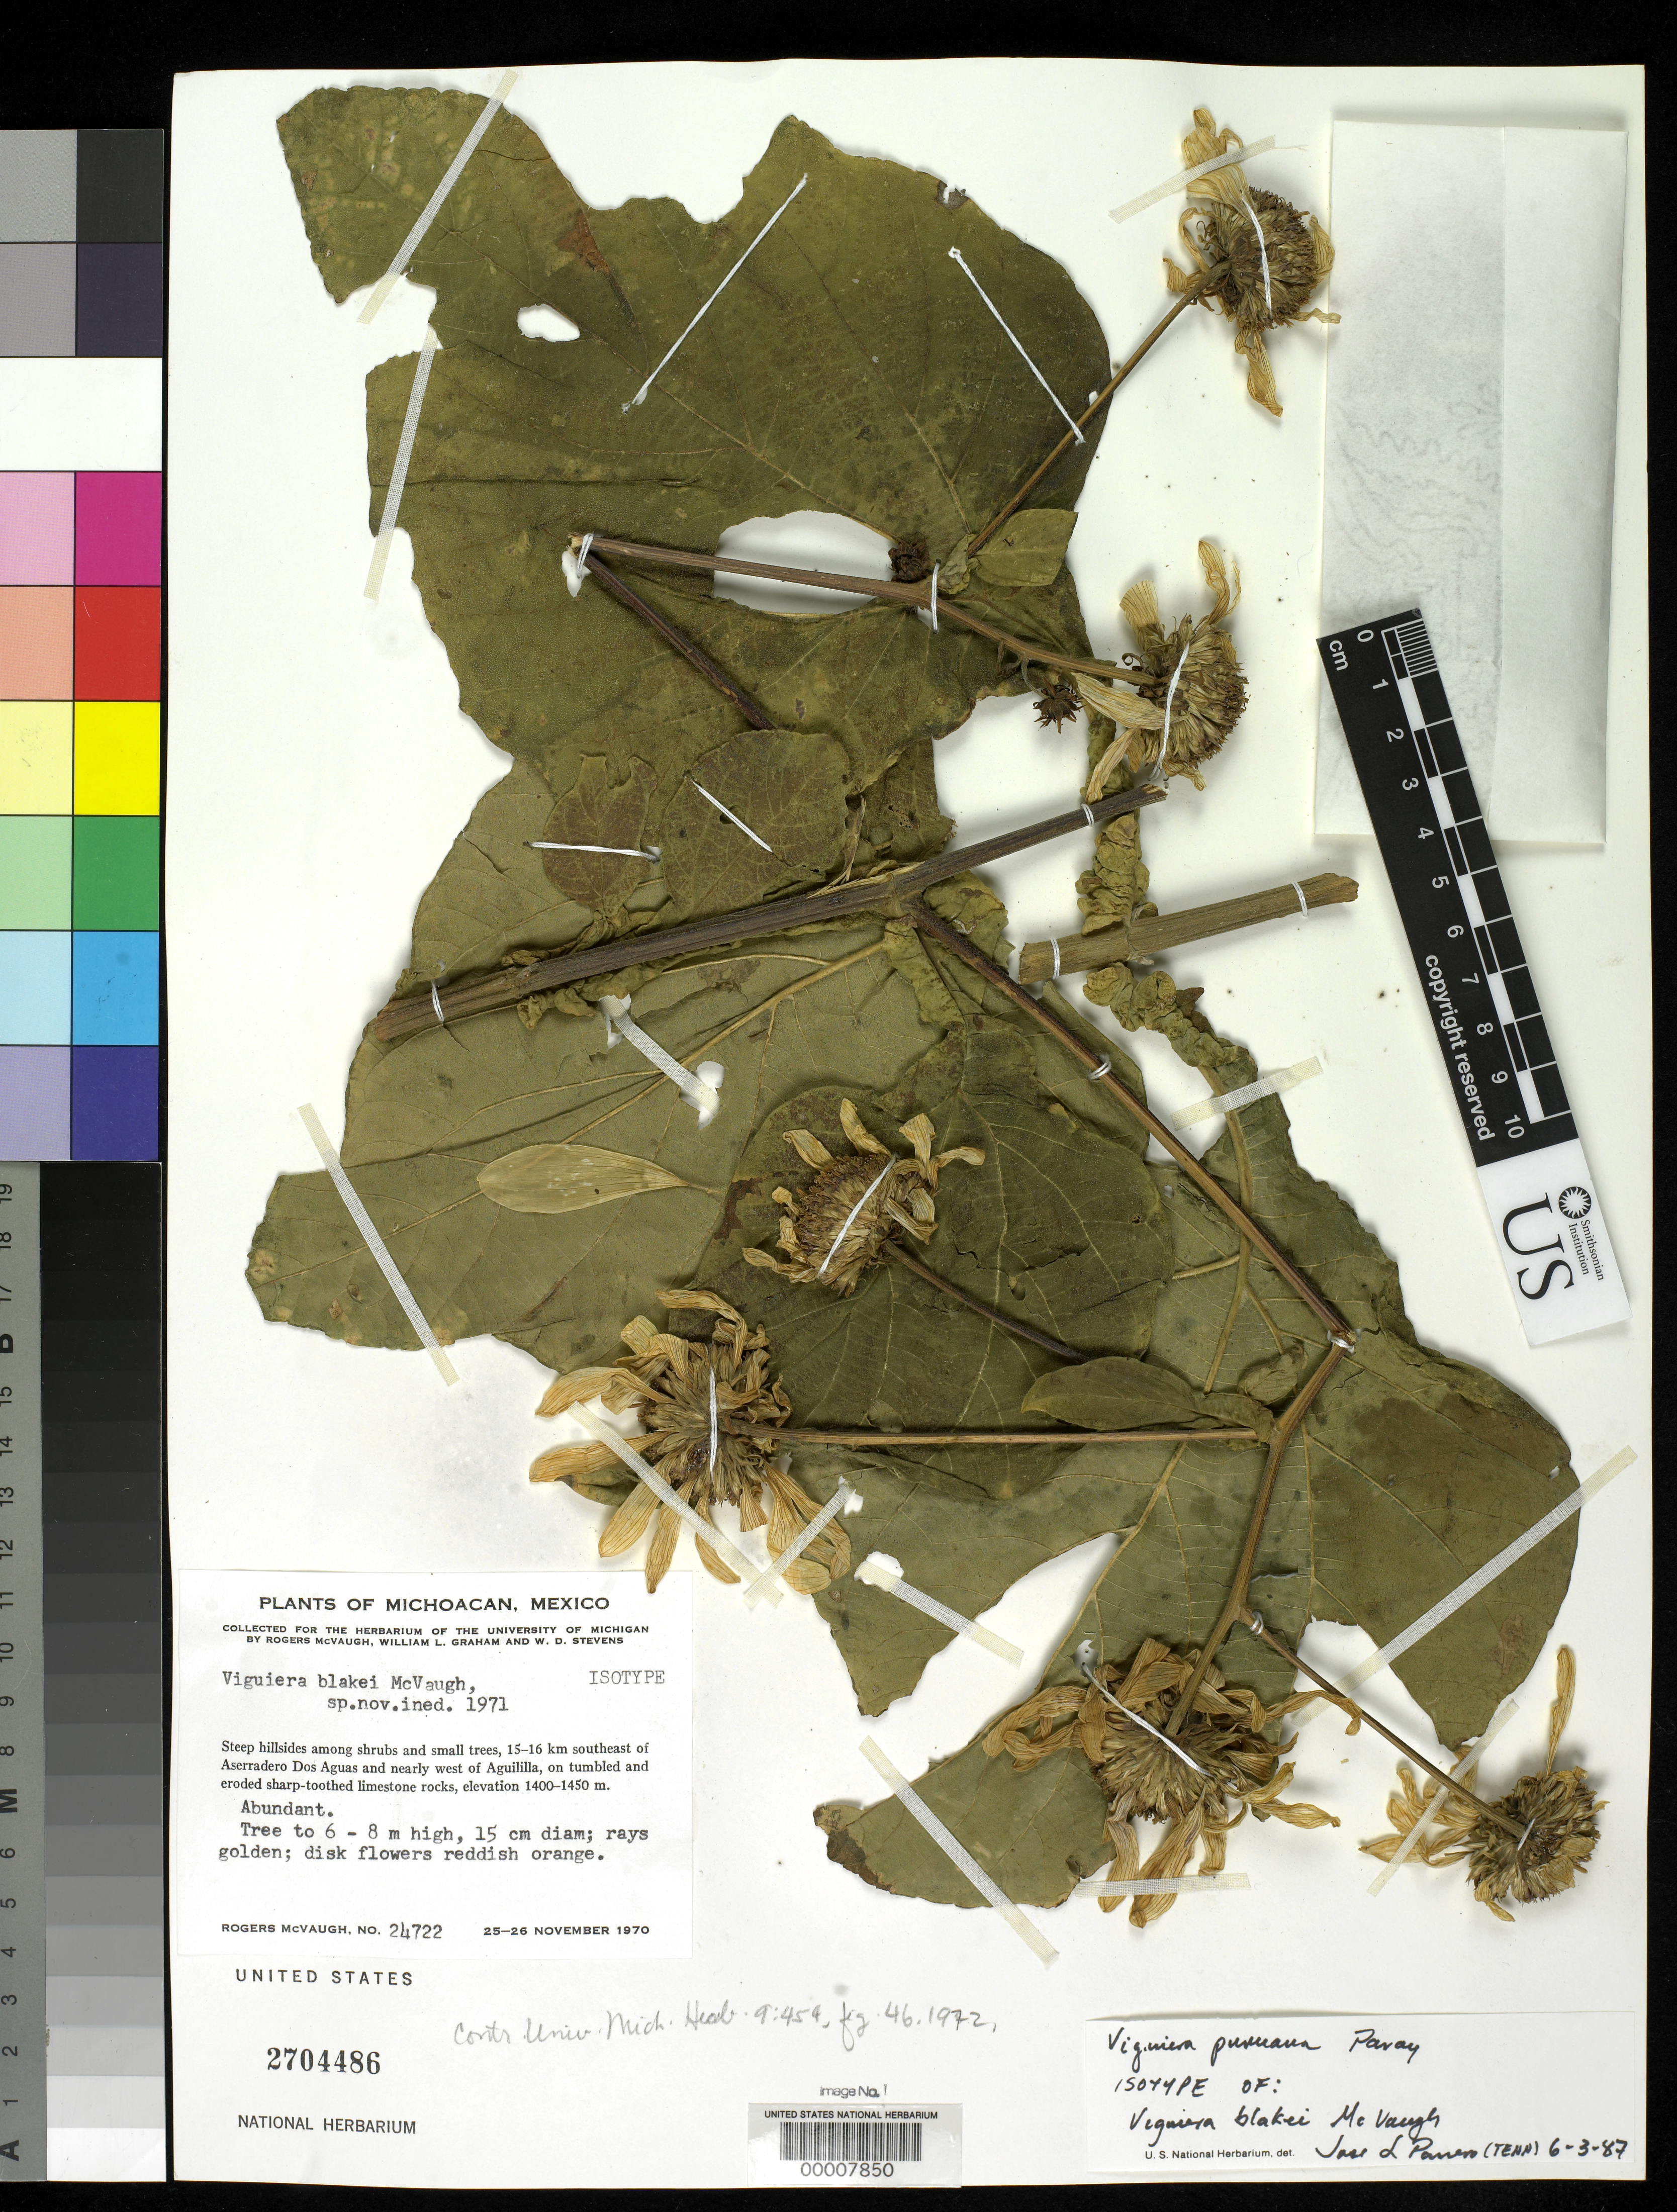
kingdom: Plantae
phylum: Tracheophyta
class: Magnoliopsida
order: Asterales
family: Asteraceae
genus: Viguiera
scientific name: Viguiera blakei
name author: McVaugh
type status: Isotype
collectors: R. McVaugh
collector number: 24722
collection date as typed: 25 Nov 1970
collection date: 1970-11-25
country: Mexico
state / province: Michoacán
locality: SE of Aserradero Dos Aguas, W of Aguililla.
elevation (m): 1400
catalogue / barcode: US 2704486